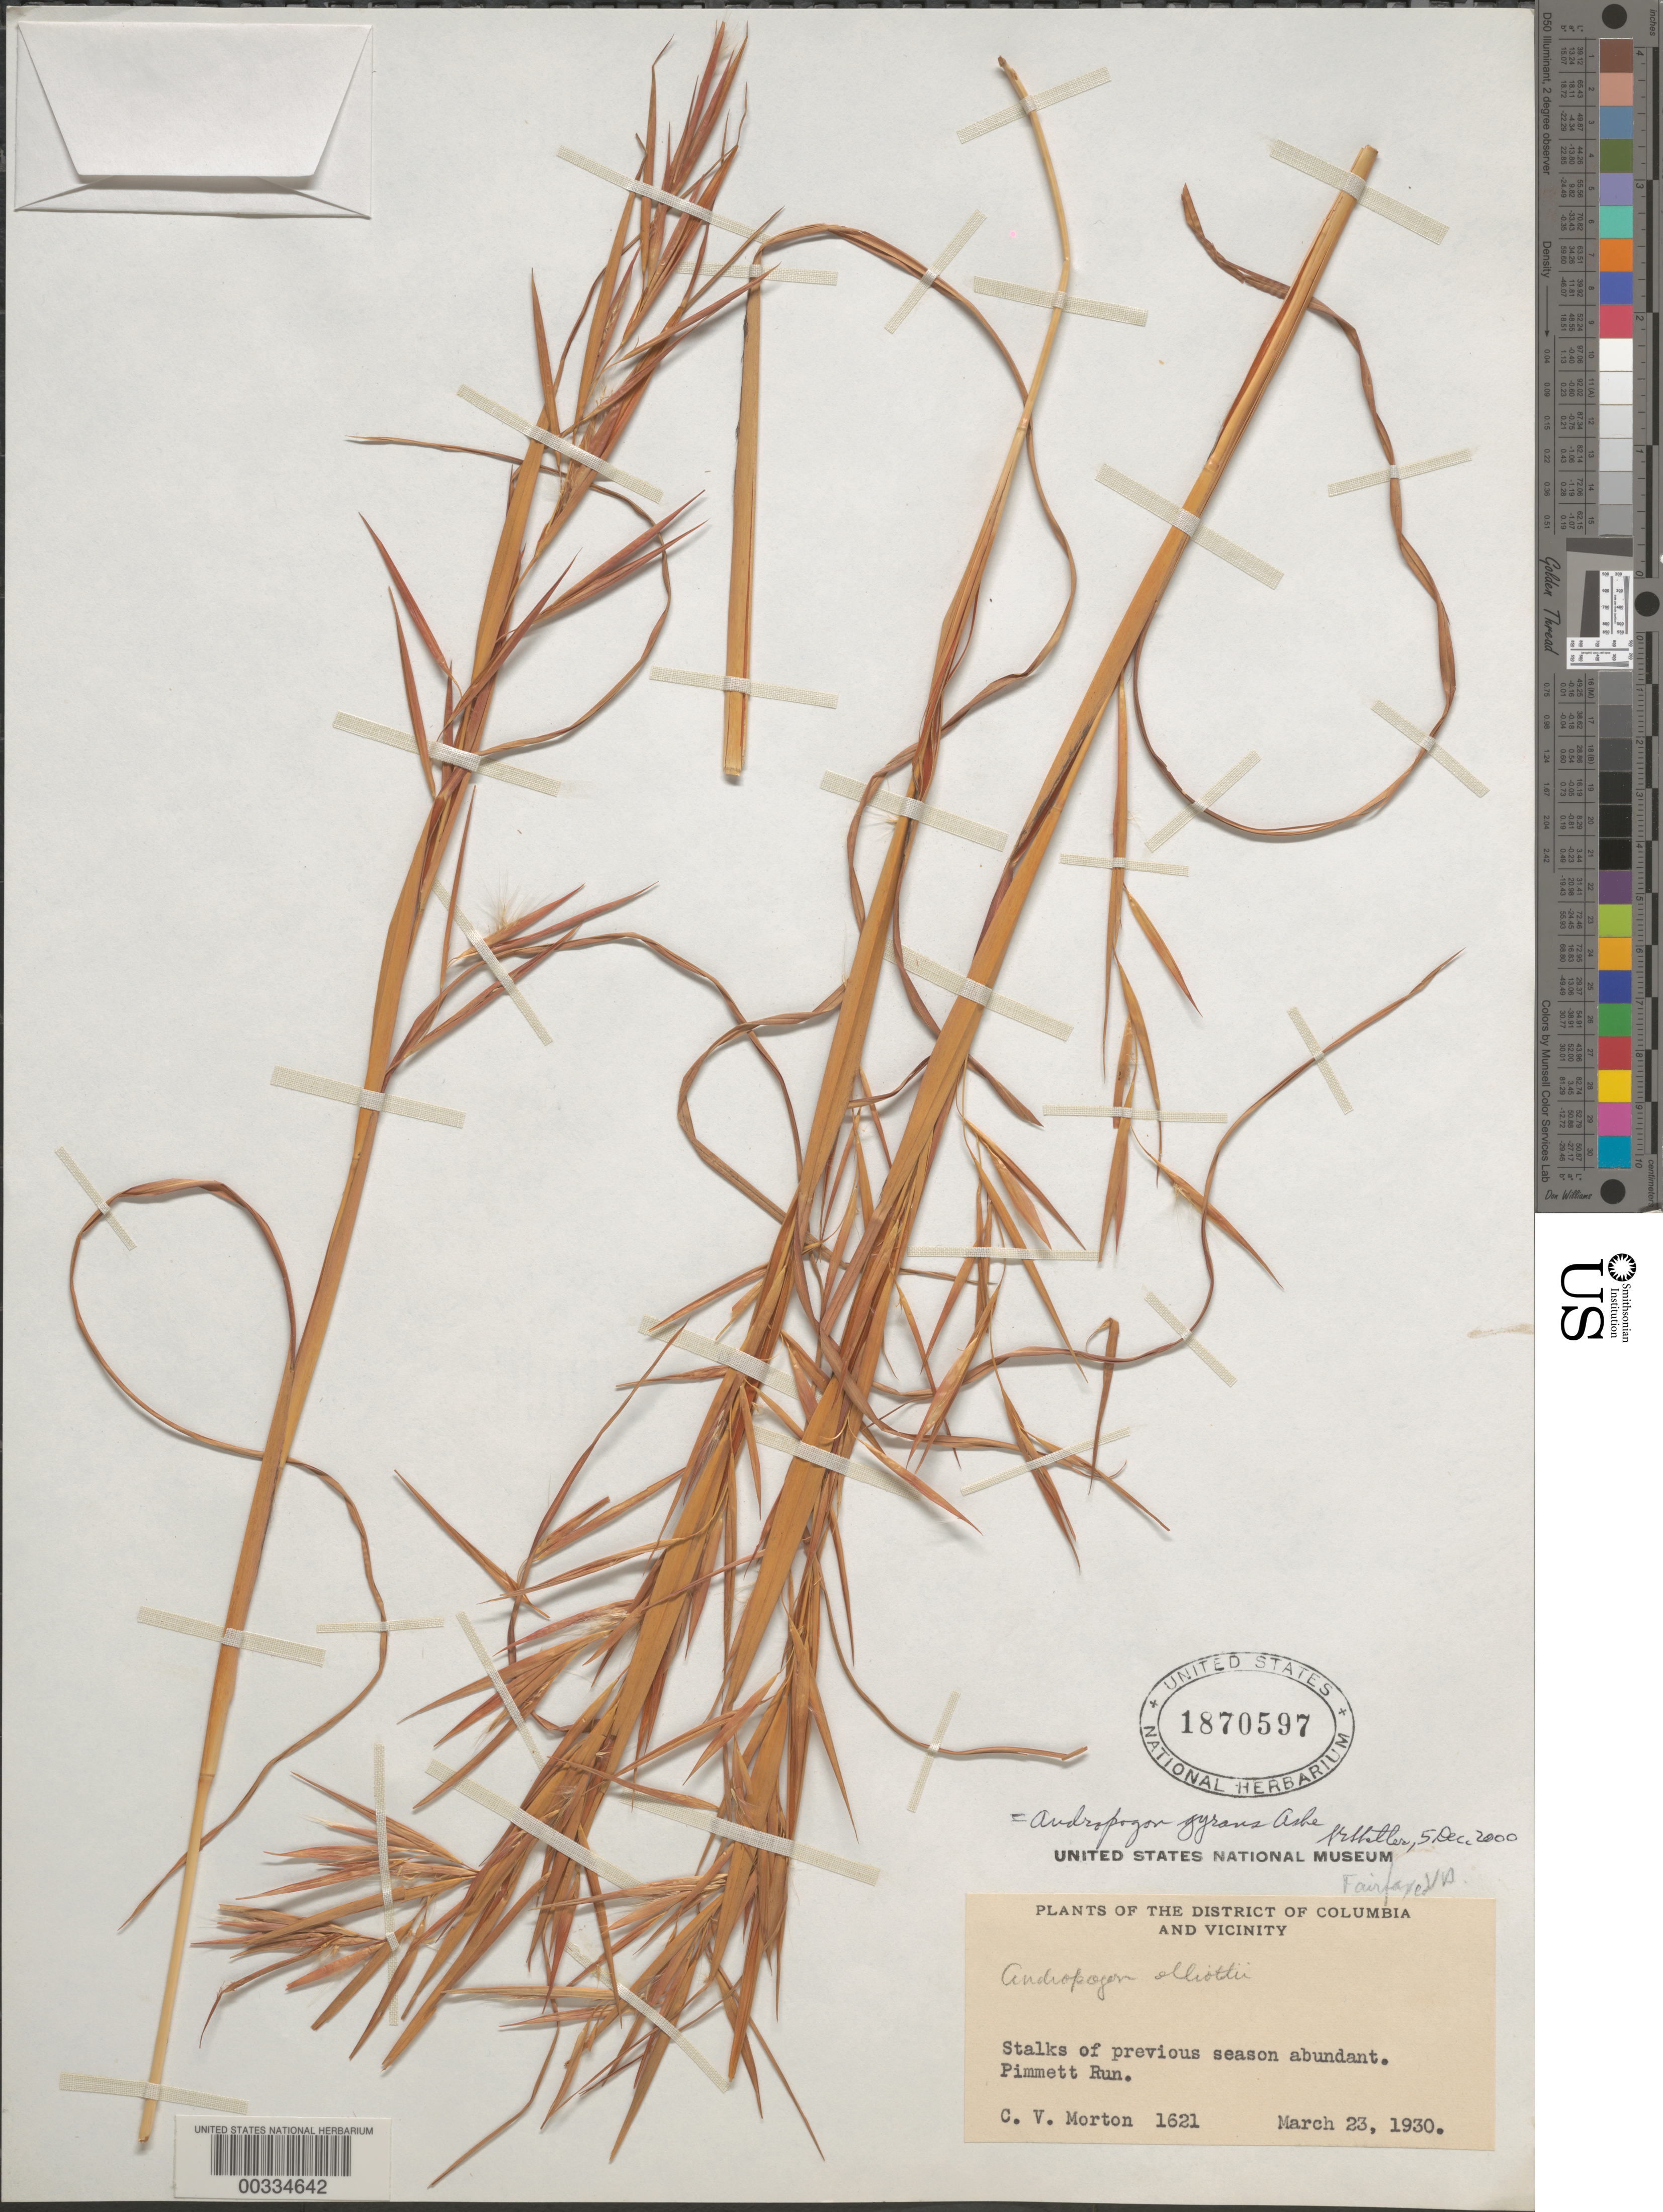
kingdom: Plantae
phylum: Tracheophyta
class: Liliopsida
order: Poales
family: Poaceae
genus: Andropogon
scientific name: Andropogon elliottii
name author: Chapm.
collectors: C. V. Morton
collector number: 1621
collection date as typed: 23 Mar 1930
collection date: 1930-03-23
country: United States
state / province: Virginia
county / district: Fairfax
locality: Pimmett Run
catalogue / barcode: US 1870597